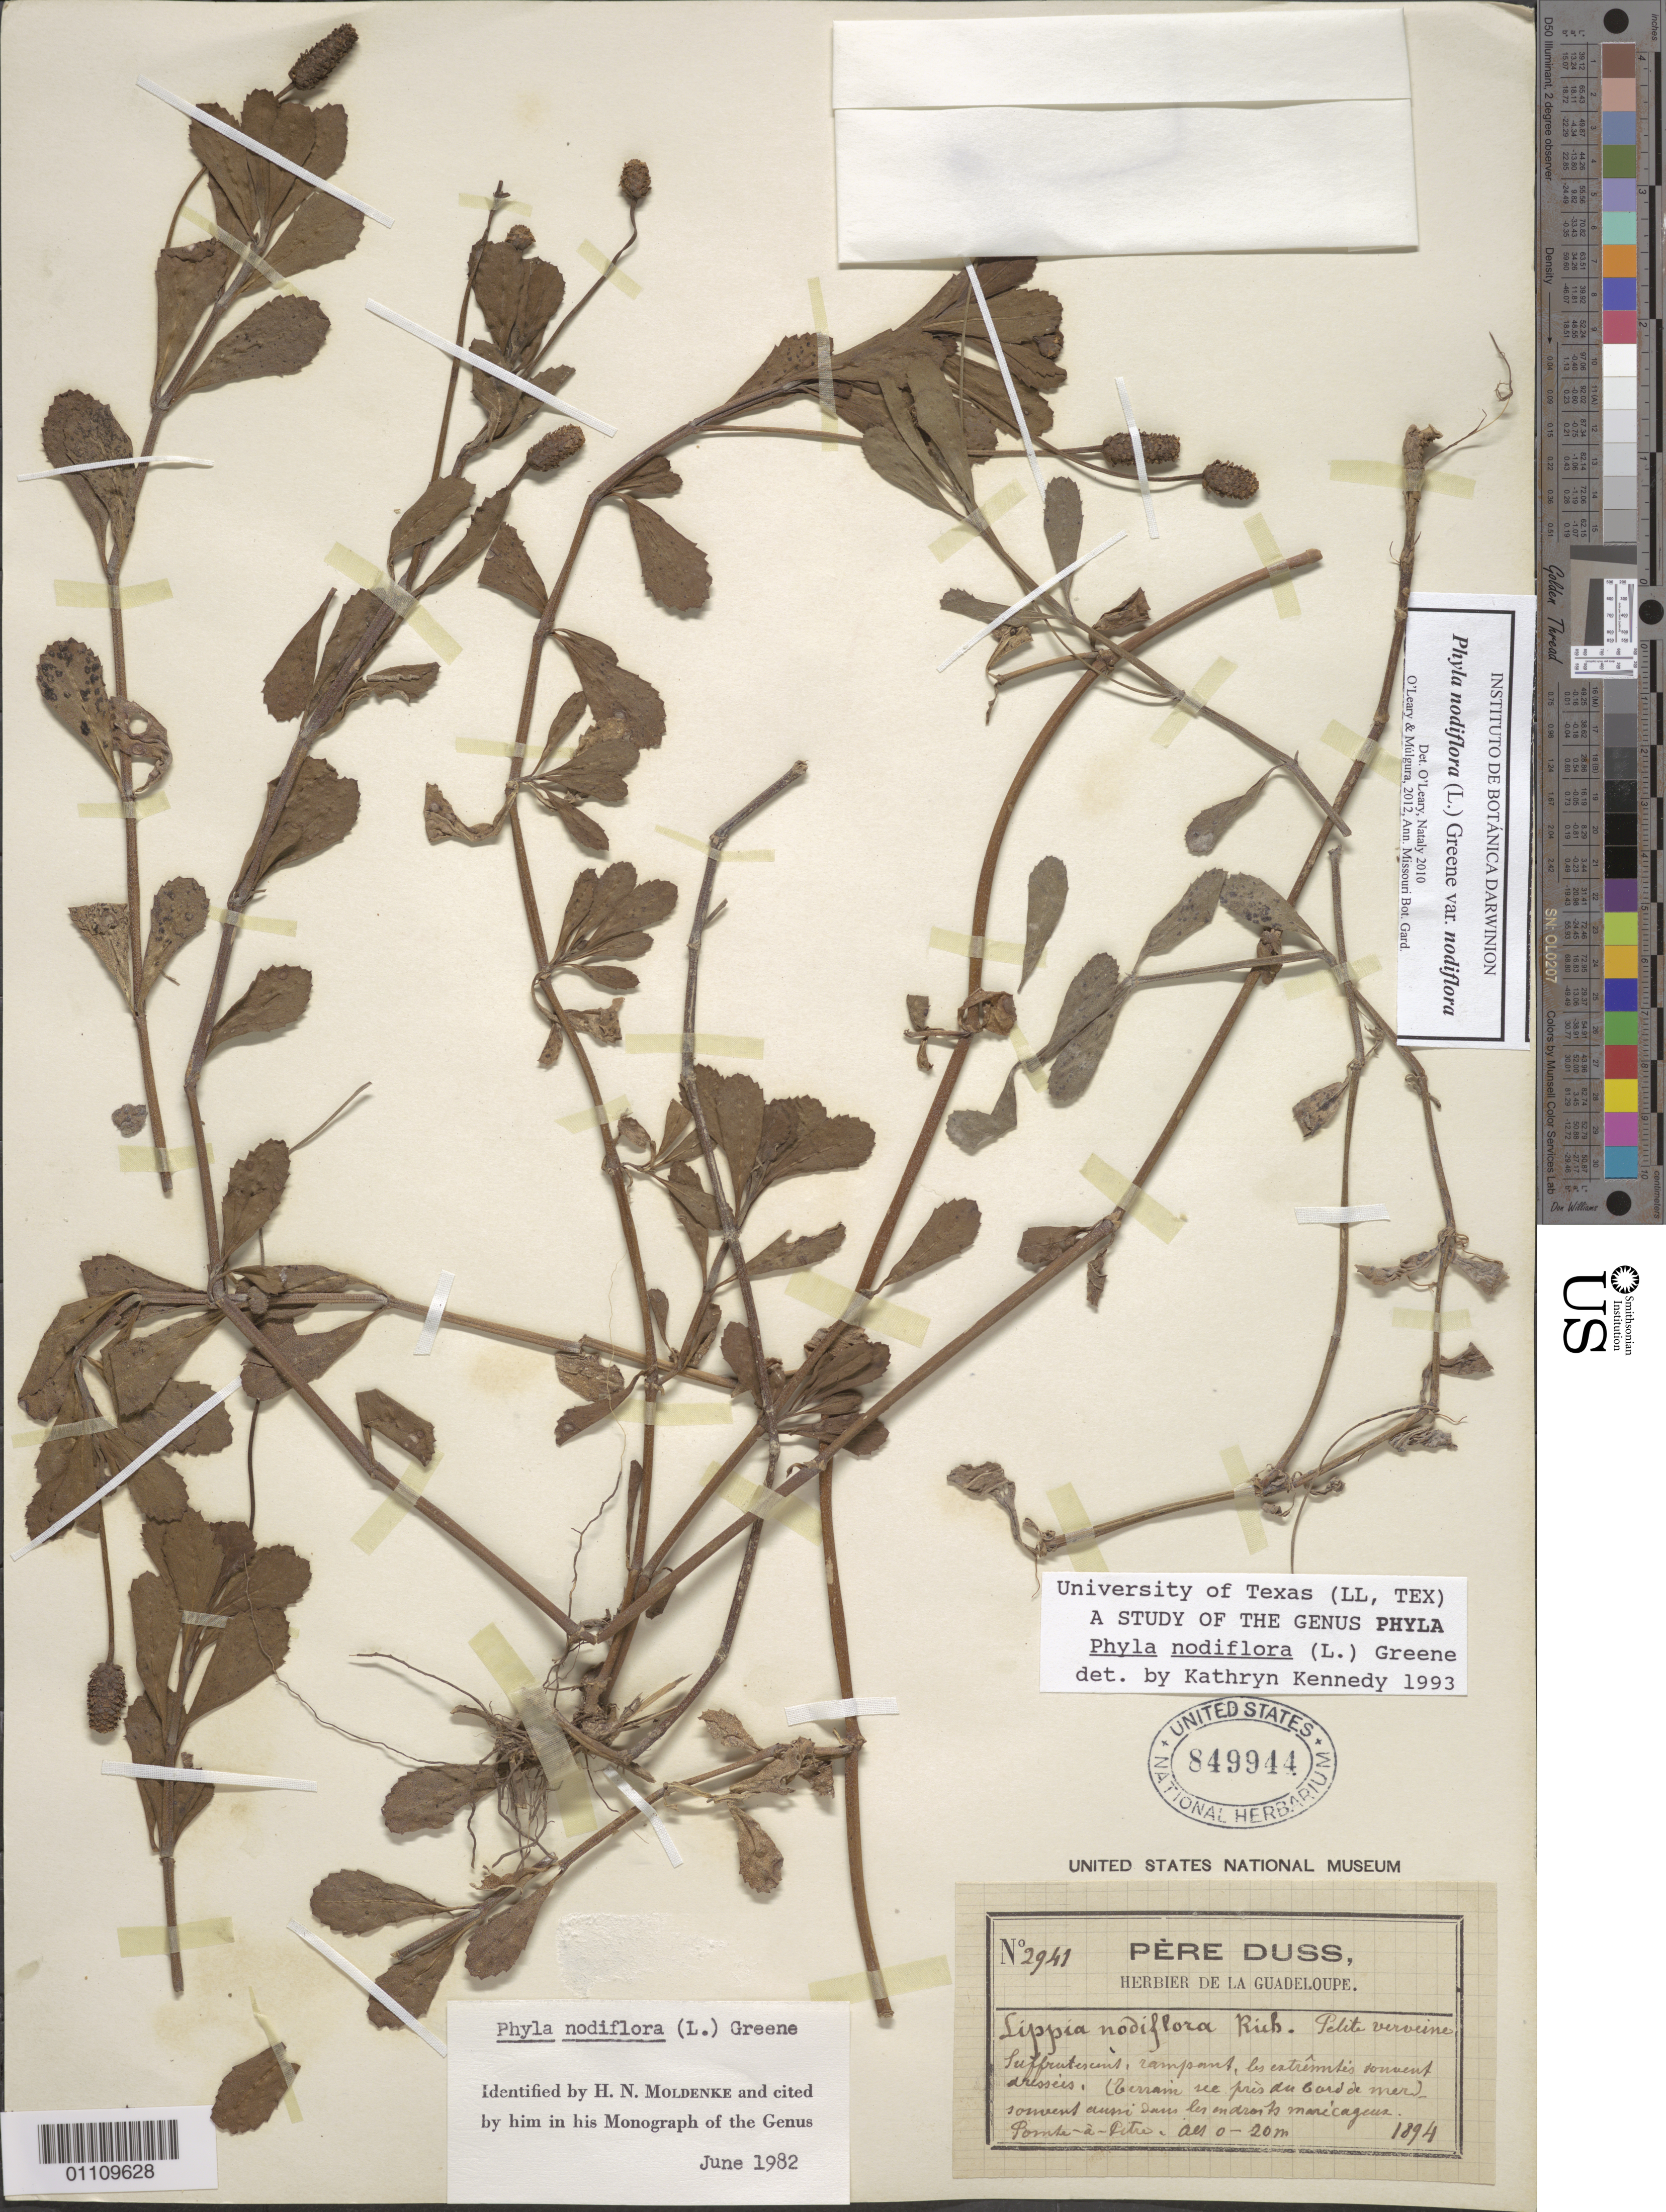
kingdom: Plantae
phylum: Tracheophyta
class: Magnoliopsida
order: Lamiales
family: Verbenaceae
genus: Phyla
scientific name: Phyla nodiflora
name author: (L.) Greene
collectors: Père Duss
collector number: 2941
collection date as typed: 1894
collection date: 1894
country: Guadeloupe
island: Basse Terre [Guadeloupe]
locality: Pointe-à-Pitre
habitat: Terrain près du bord de mer, souvent aussi dans les endroits marécageux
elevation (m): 0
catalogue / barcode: US 849944